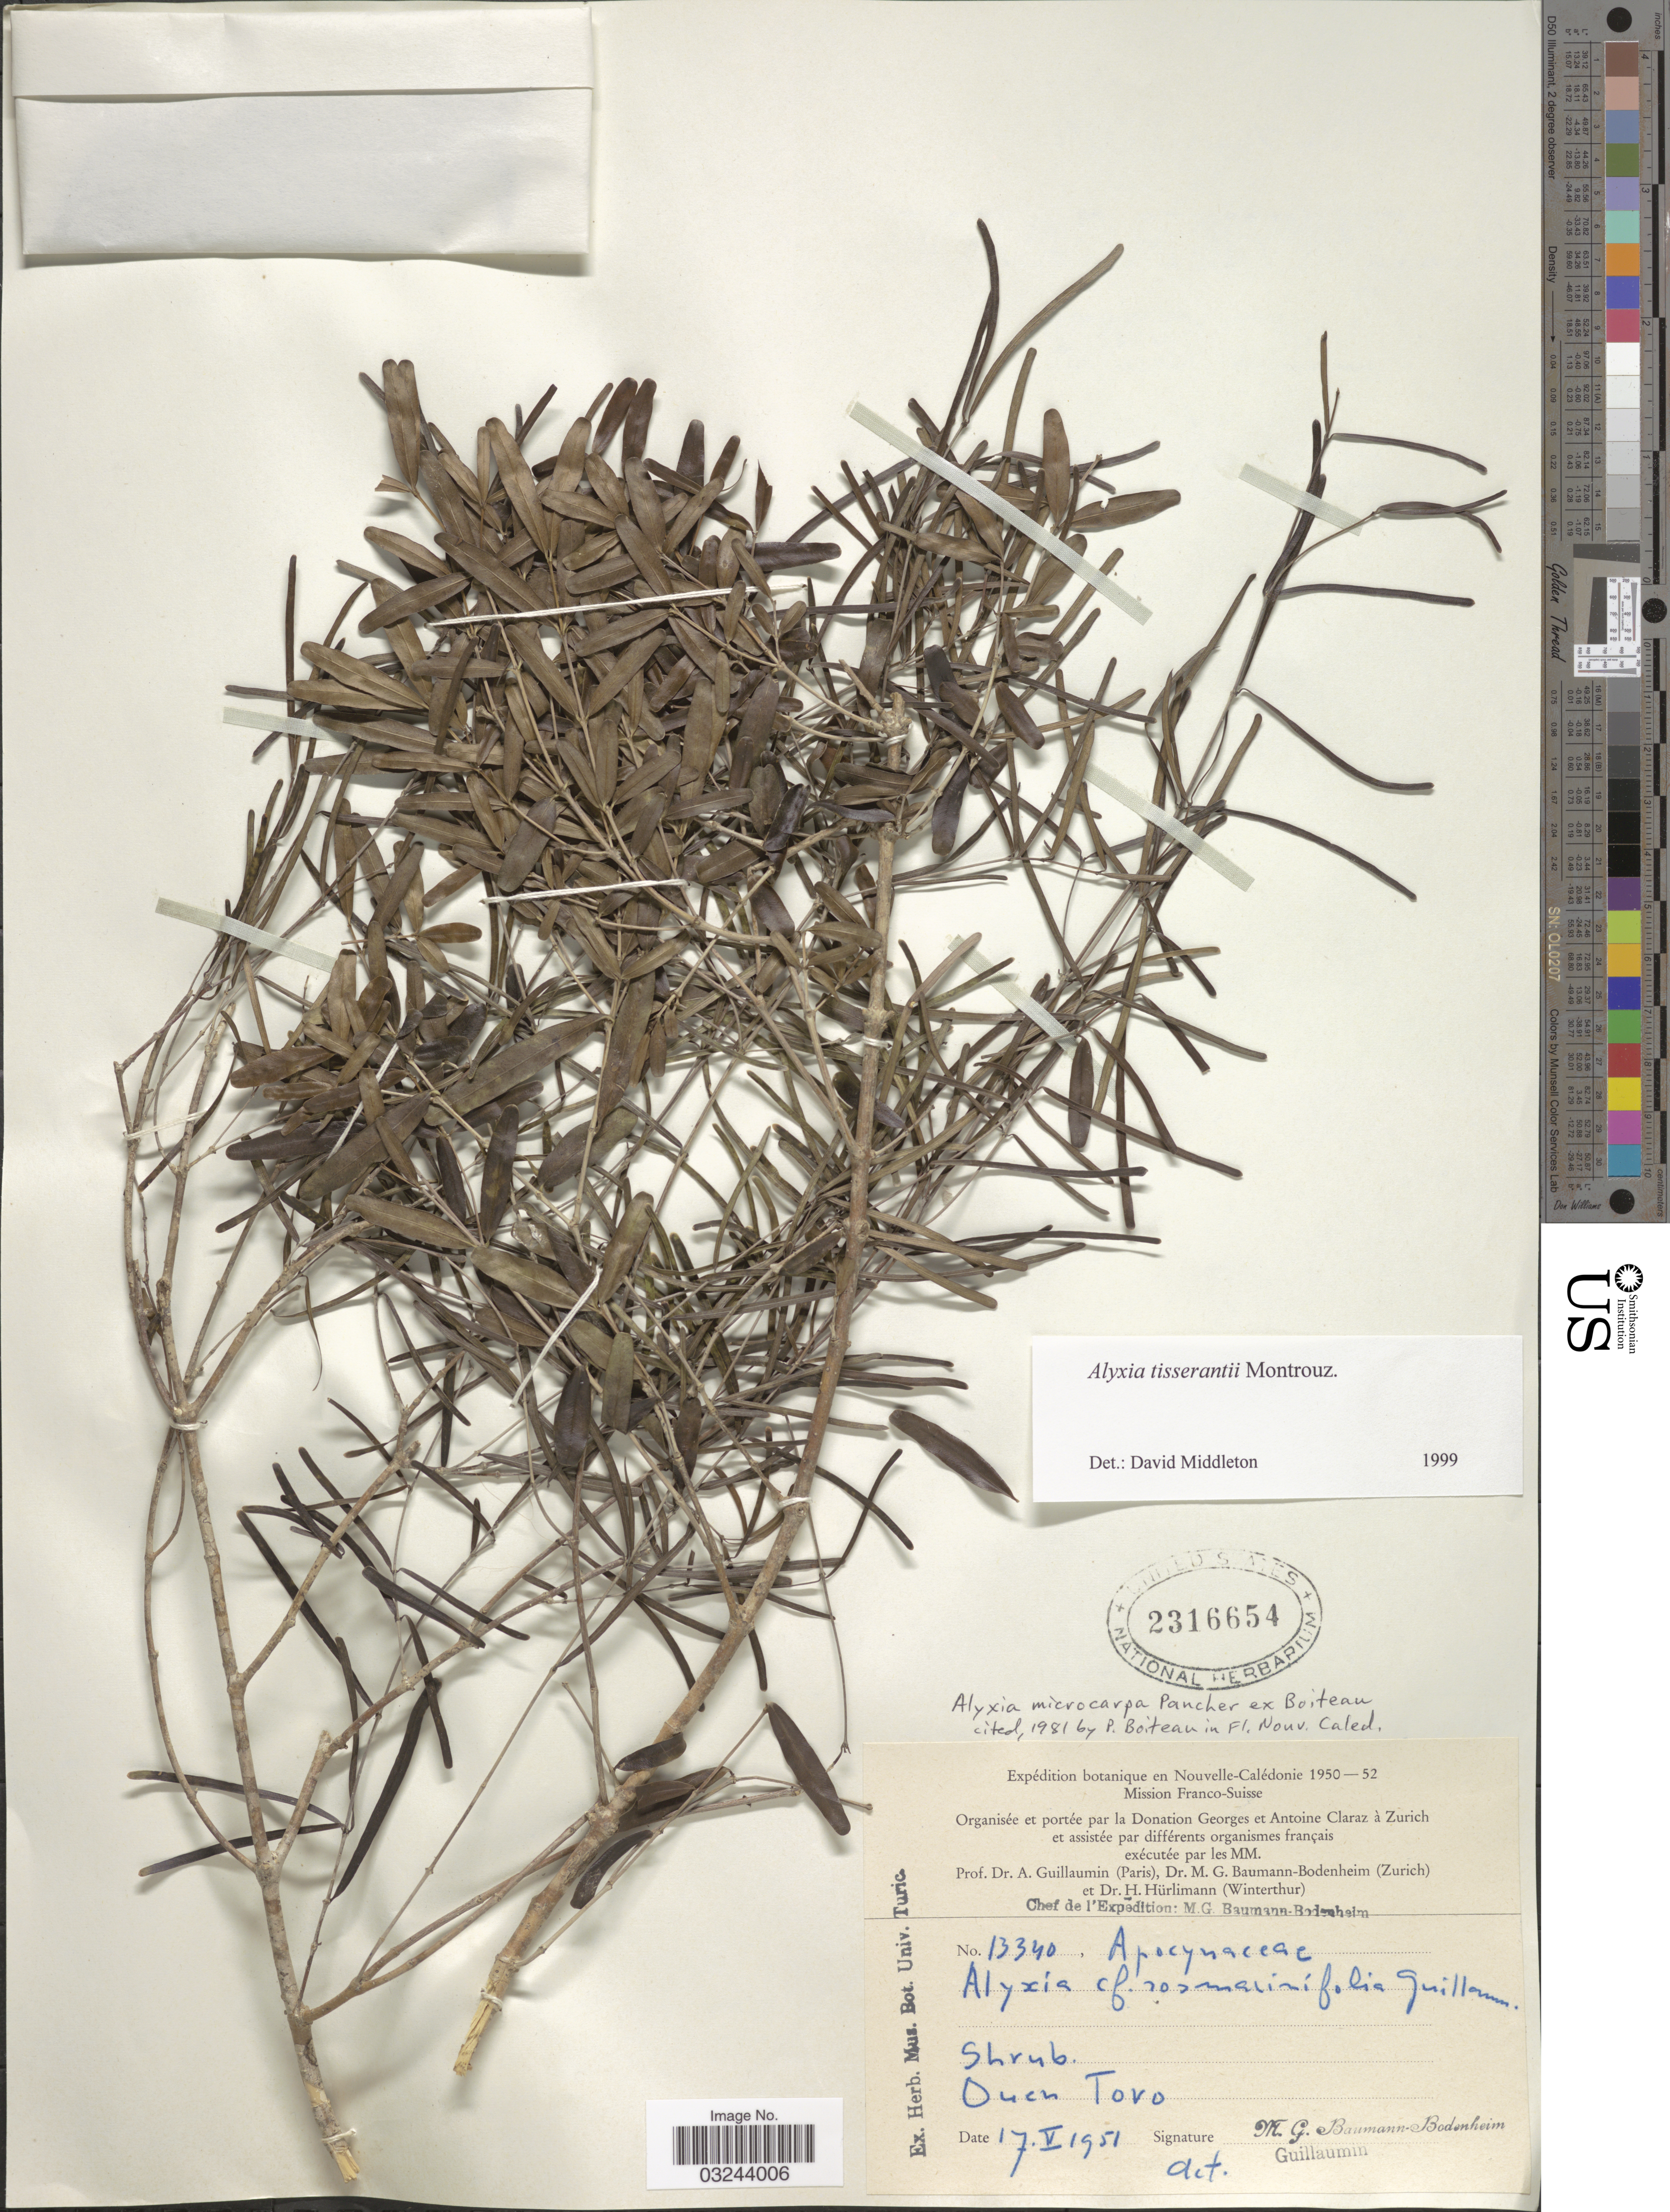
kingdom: Plantae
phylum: Tracheophyta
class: Magnoliopsida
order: Gentianales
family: Apocynaceae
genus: Alyxia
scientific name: Alyxia tisserantii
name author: Montrouz.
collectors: A. Guillaumin & M. G. Baumann-Bodenheim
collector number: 13340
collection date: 1951-05-17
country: New Caledonia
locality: Nouvelle-Calédonie. Ouen Tovo.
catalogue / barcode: US 2316654